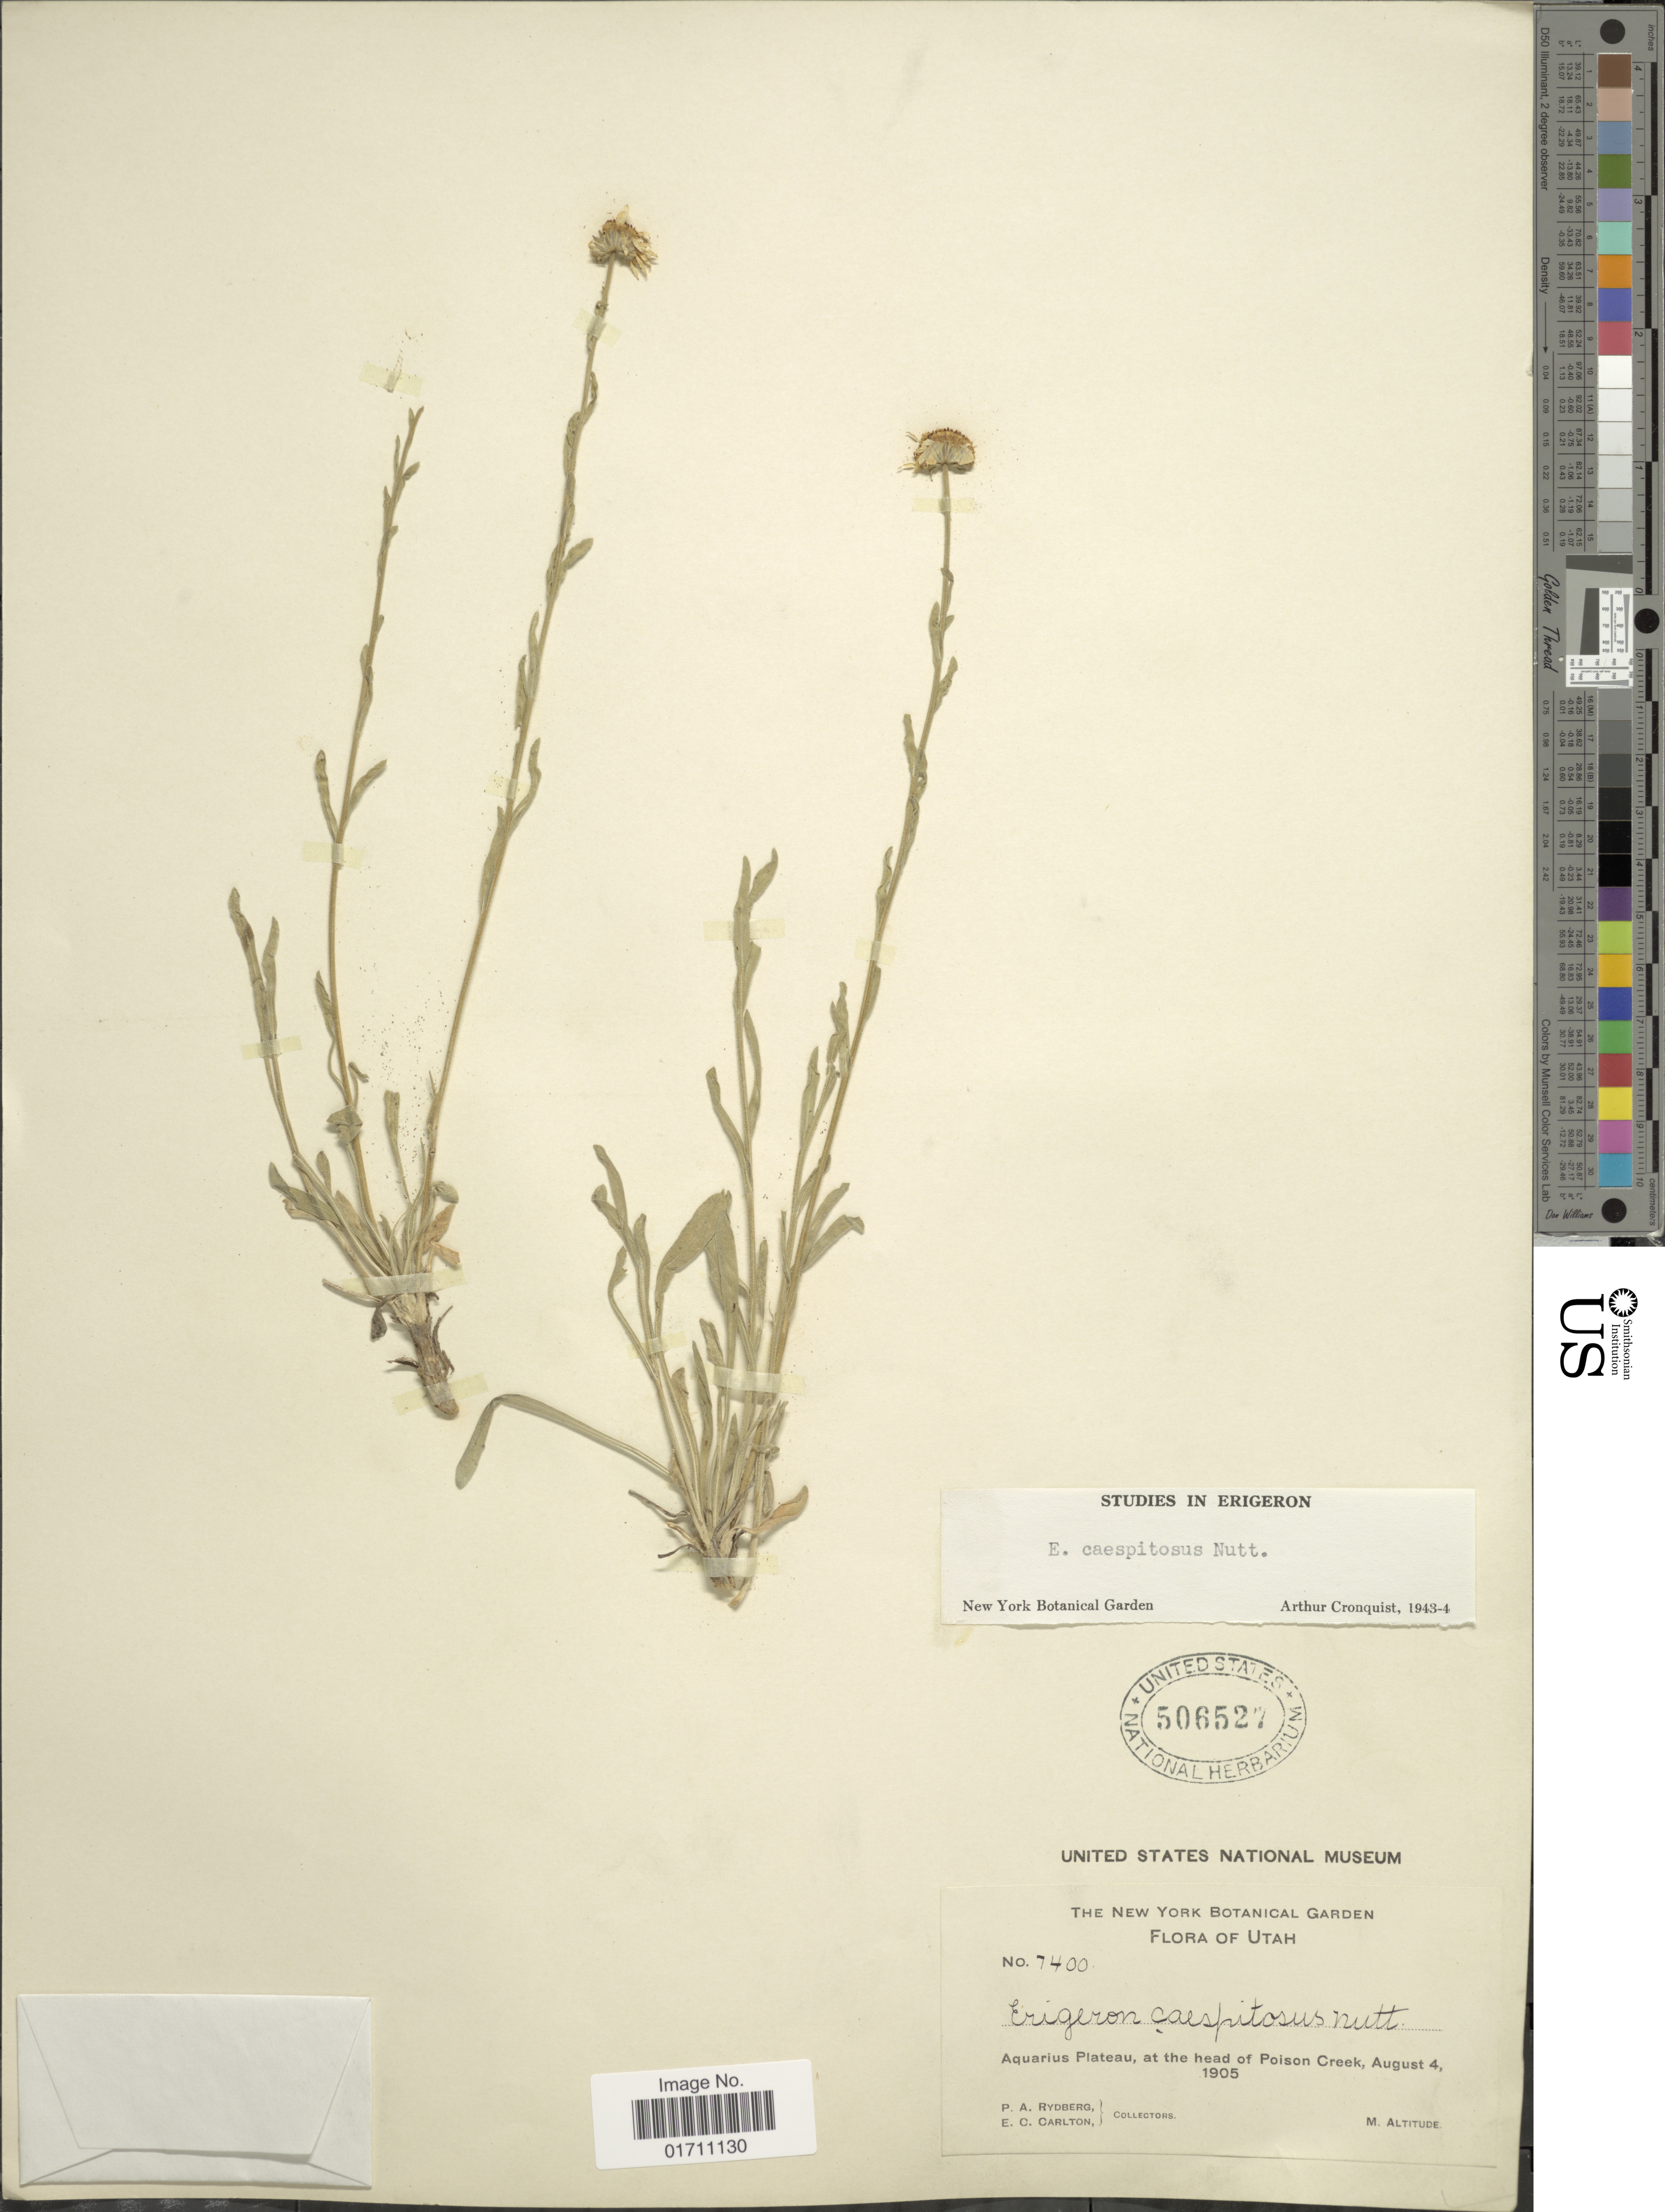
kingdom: Plantae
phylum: Tracheophyta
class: Magnoliopsida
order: Asterales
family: Asteraceae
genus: Erigeron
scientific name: Erigeron caespitosus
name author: Nutt.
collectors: P. A. Rydberg & E. Carlton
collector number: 7400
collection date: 1905-08-04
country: United States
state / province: Utah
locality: Aquarius Plateau, at the head of Poison Creek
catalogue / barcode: US 506527